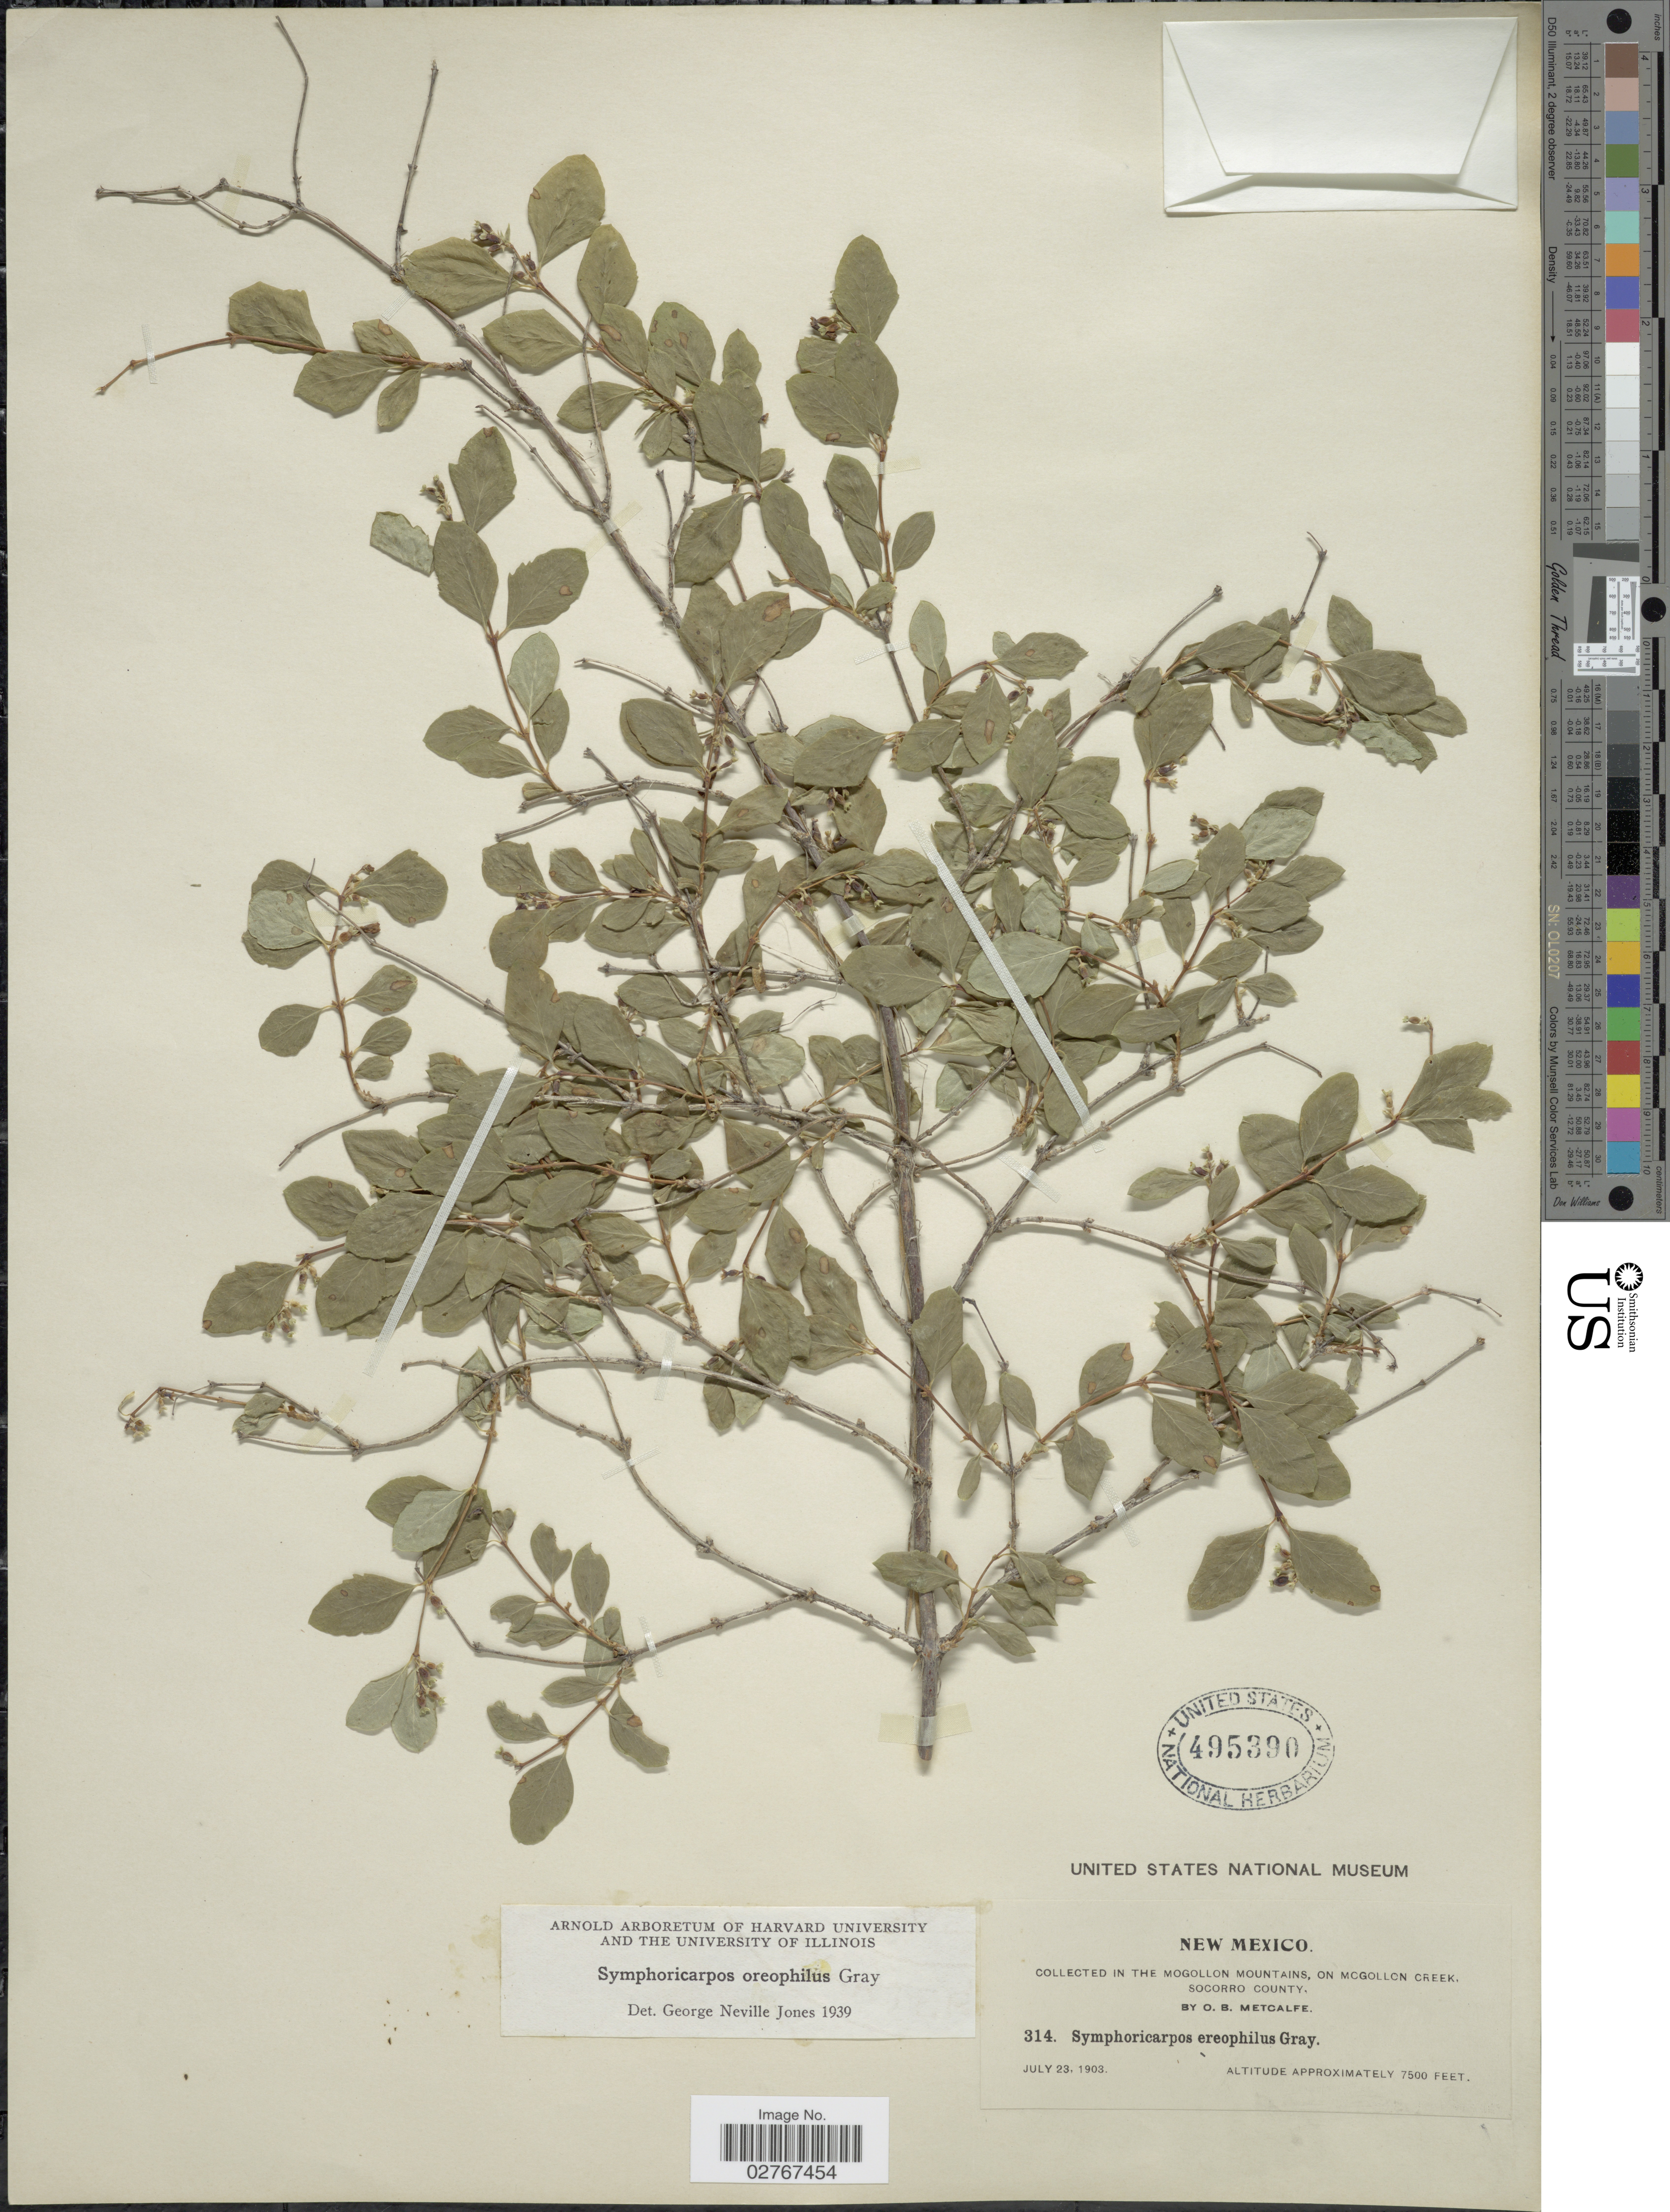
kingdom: Plantae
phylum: Tracheophyta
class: Magnoliopsida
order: Dipsacales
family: Caprifoliaceae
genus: Symphoricarpos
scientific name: Symphoricarpos oreophilus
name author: A. Gray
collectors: O. B. Metcalfe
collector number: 314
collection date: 1903-07-23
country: United States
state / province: New Mexico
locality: Mogollon Mountains, on Mogollon Creek, Socorro County.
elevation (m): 2286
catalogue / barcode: US 495390